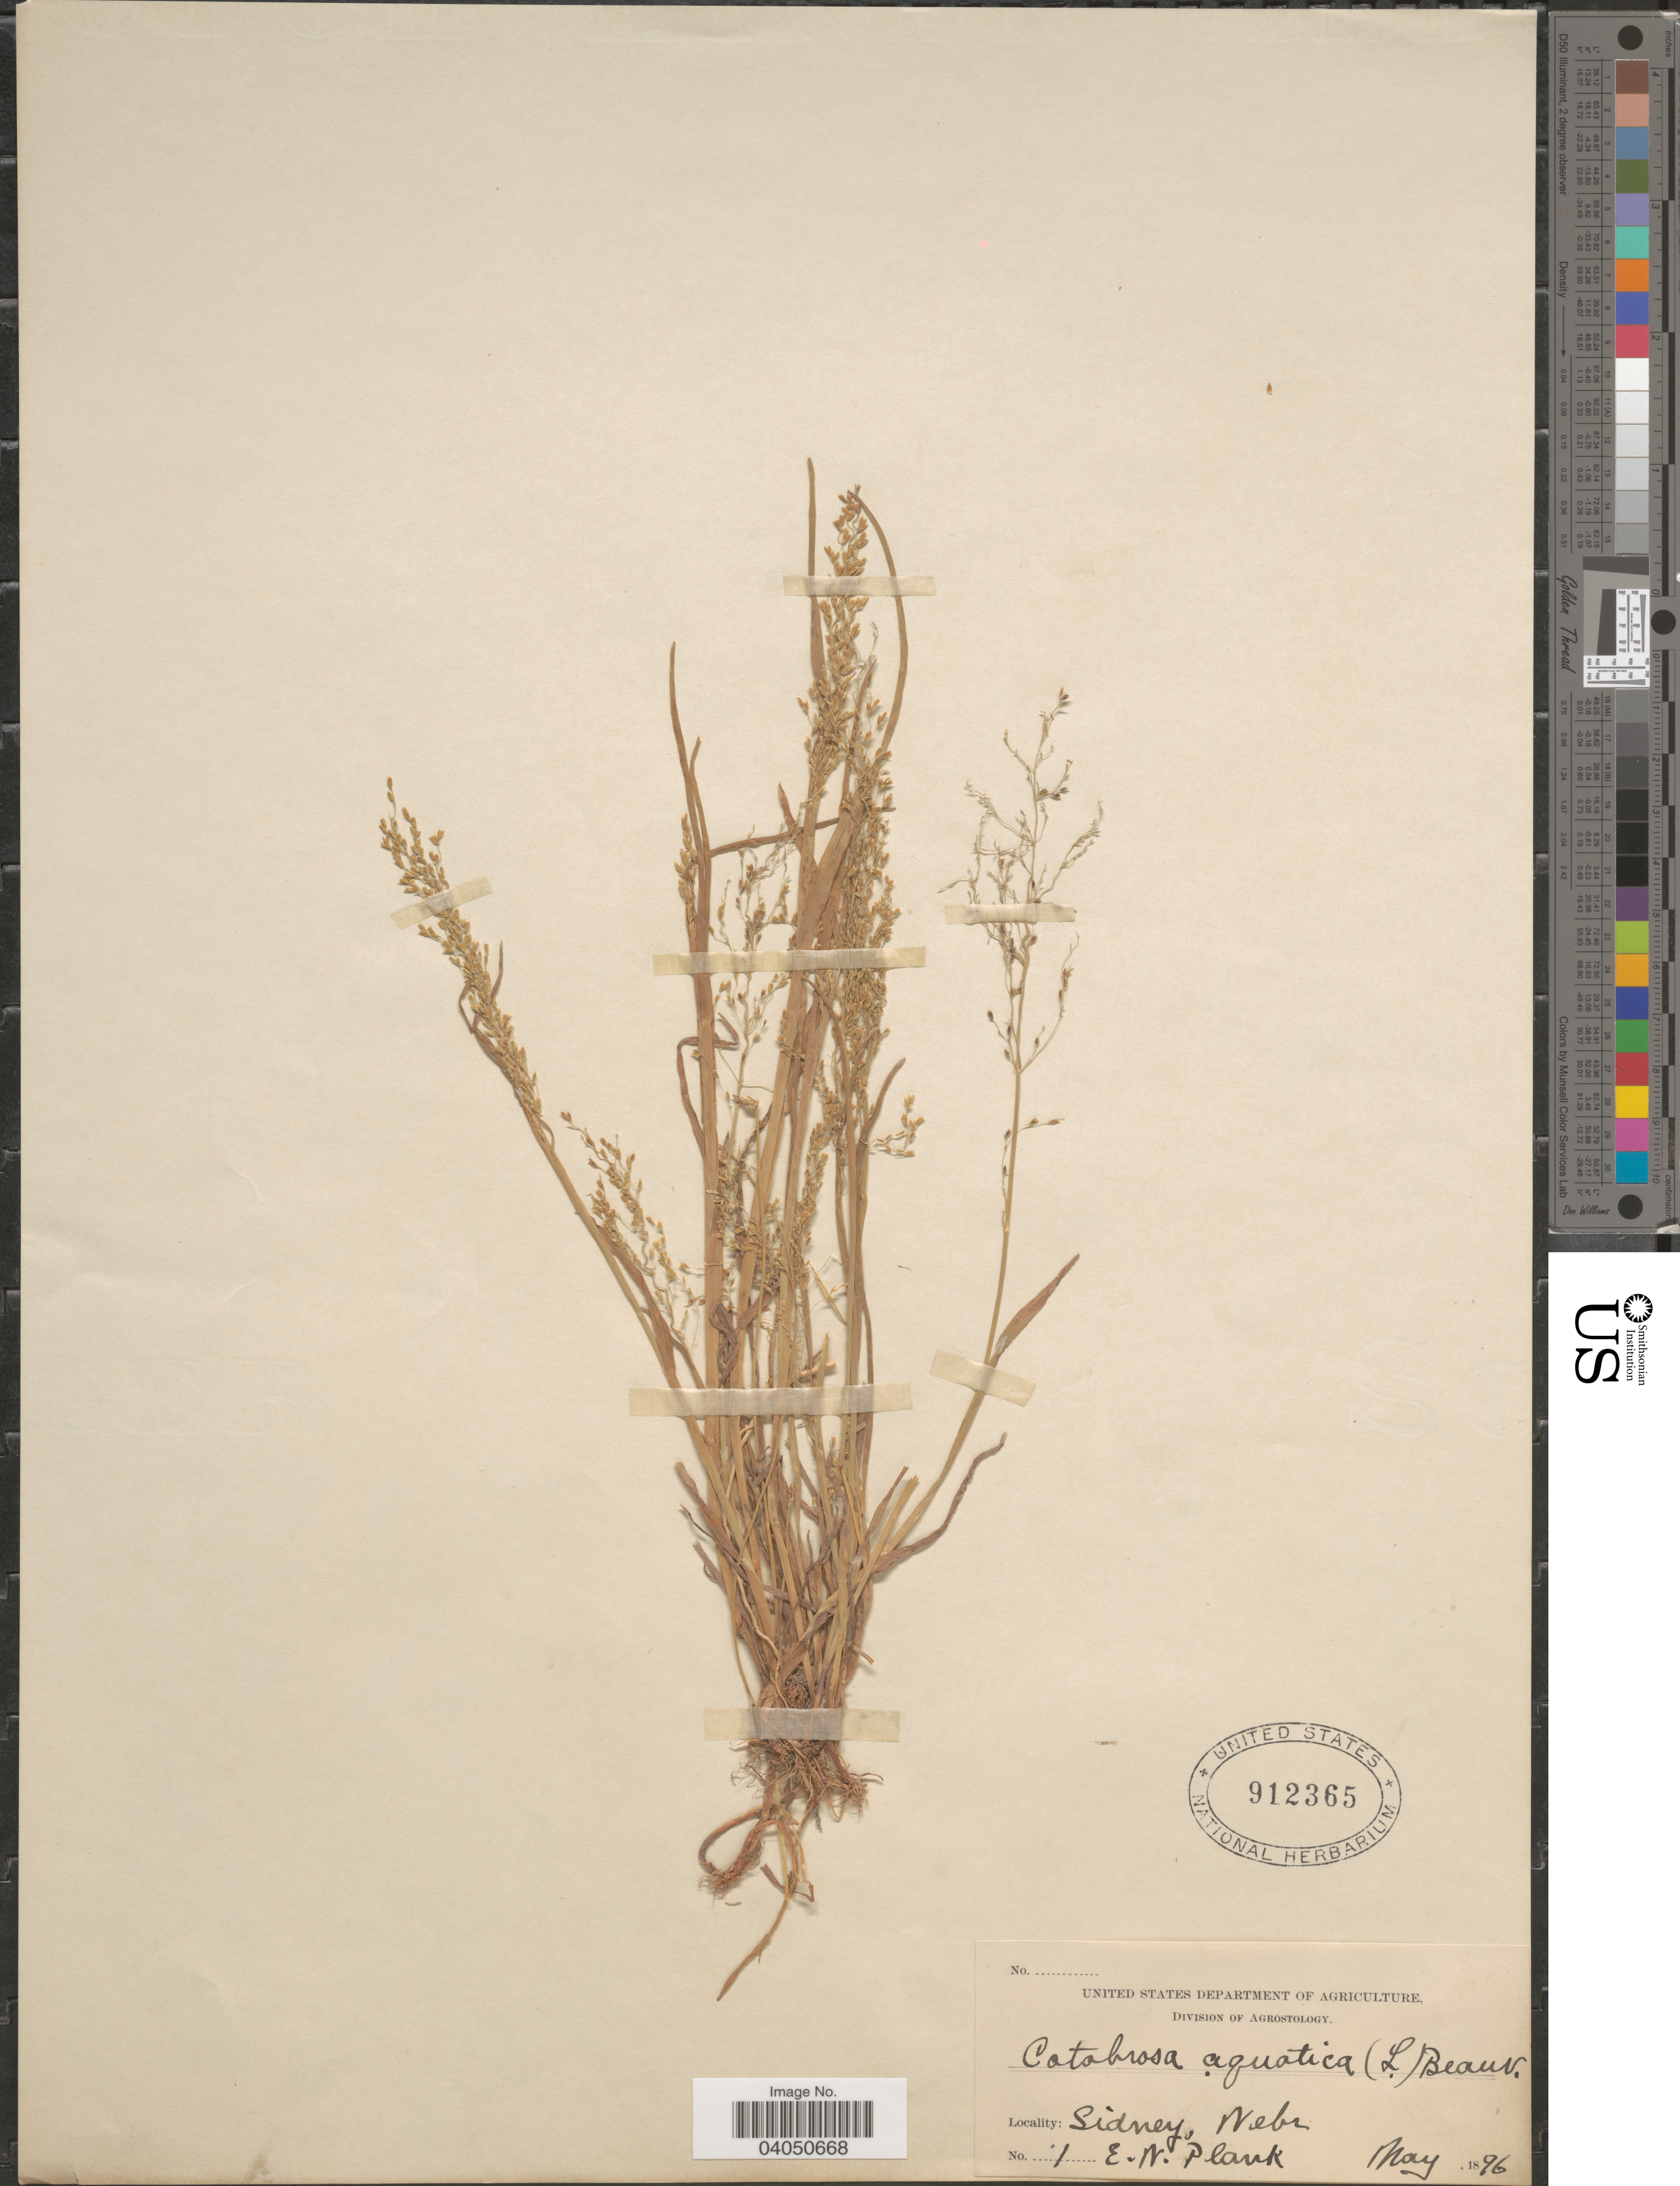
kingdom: Plantae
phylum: Tracheophyta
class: Liliopsida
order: Poales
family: Poaceae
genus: Catabrosa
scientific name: Catabrosa aquatica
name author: (L.) P. Beauv.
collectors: E. Plank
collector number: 1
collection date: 1896-05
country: United States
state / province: Nebraska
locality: Sidney.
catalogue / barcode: US 912365